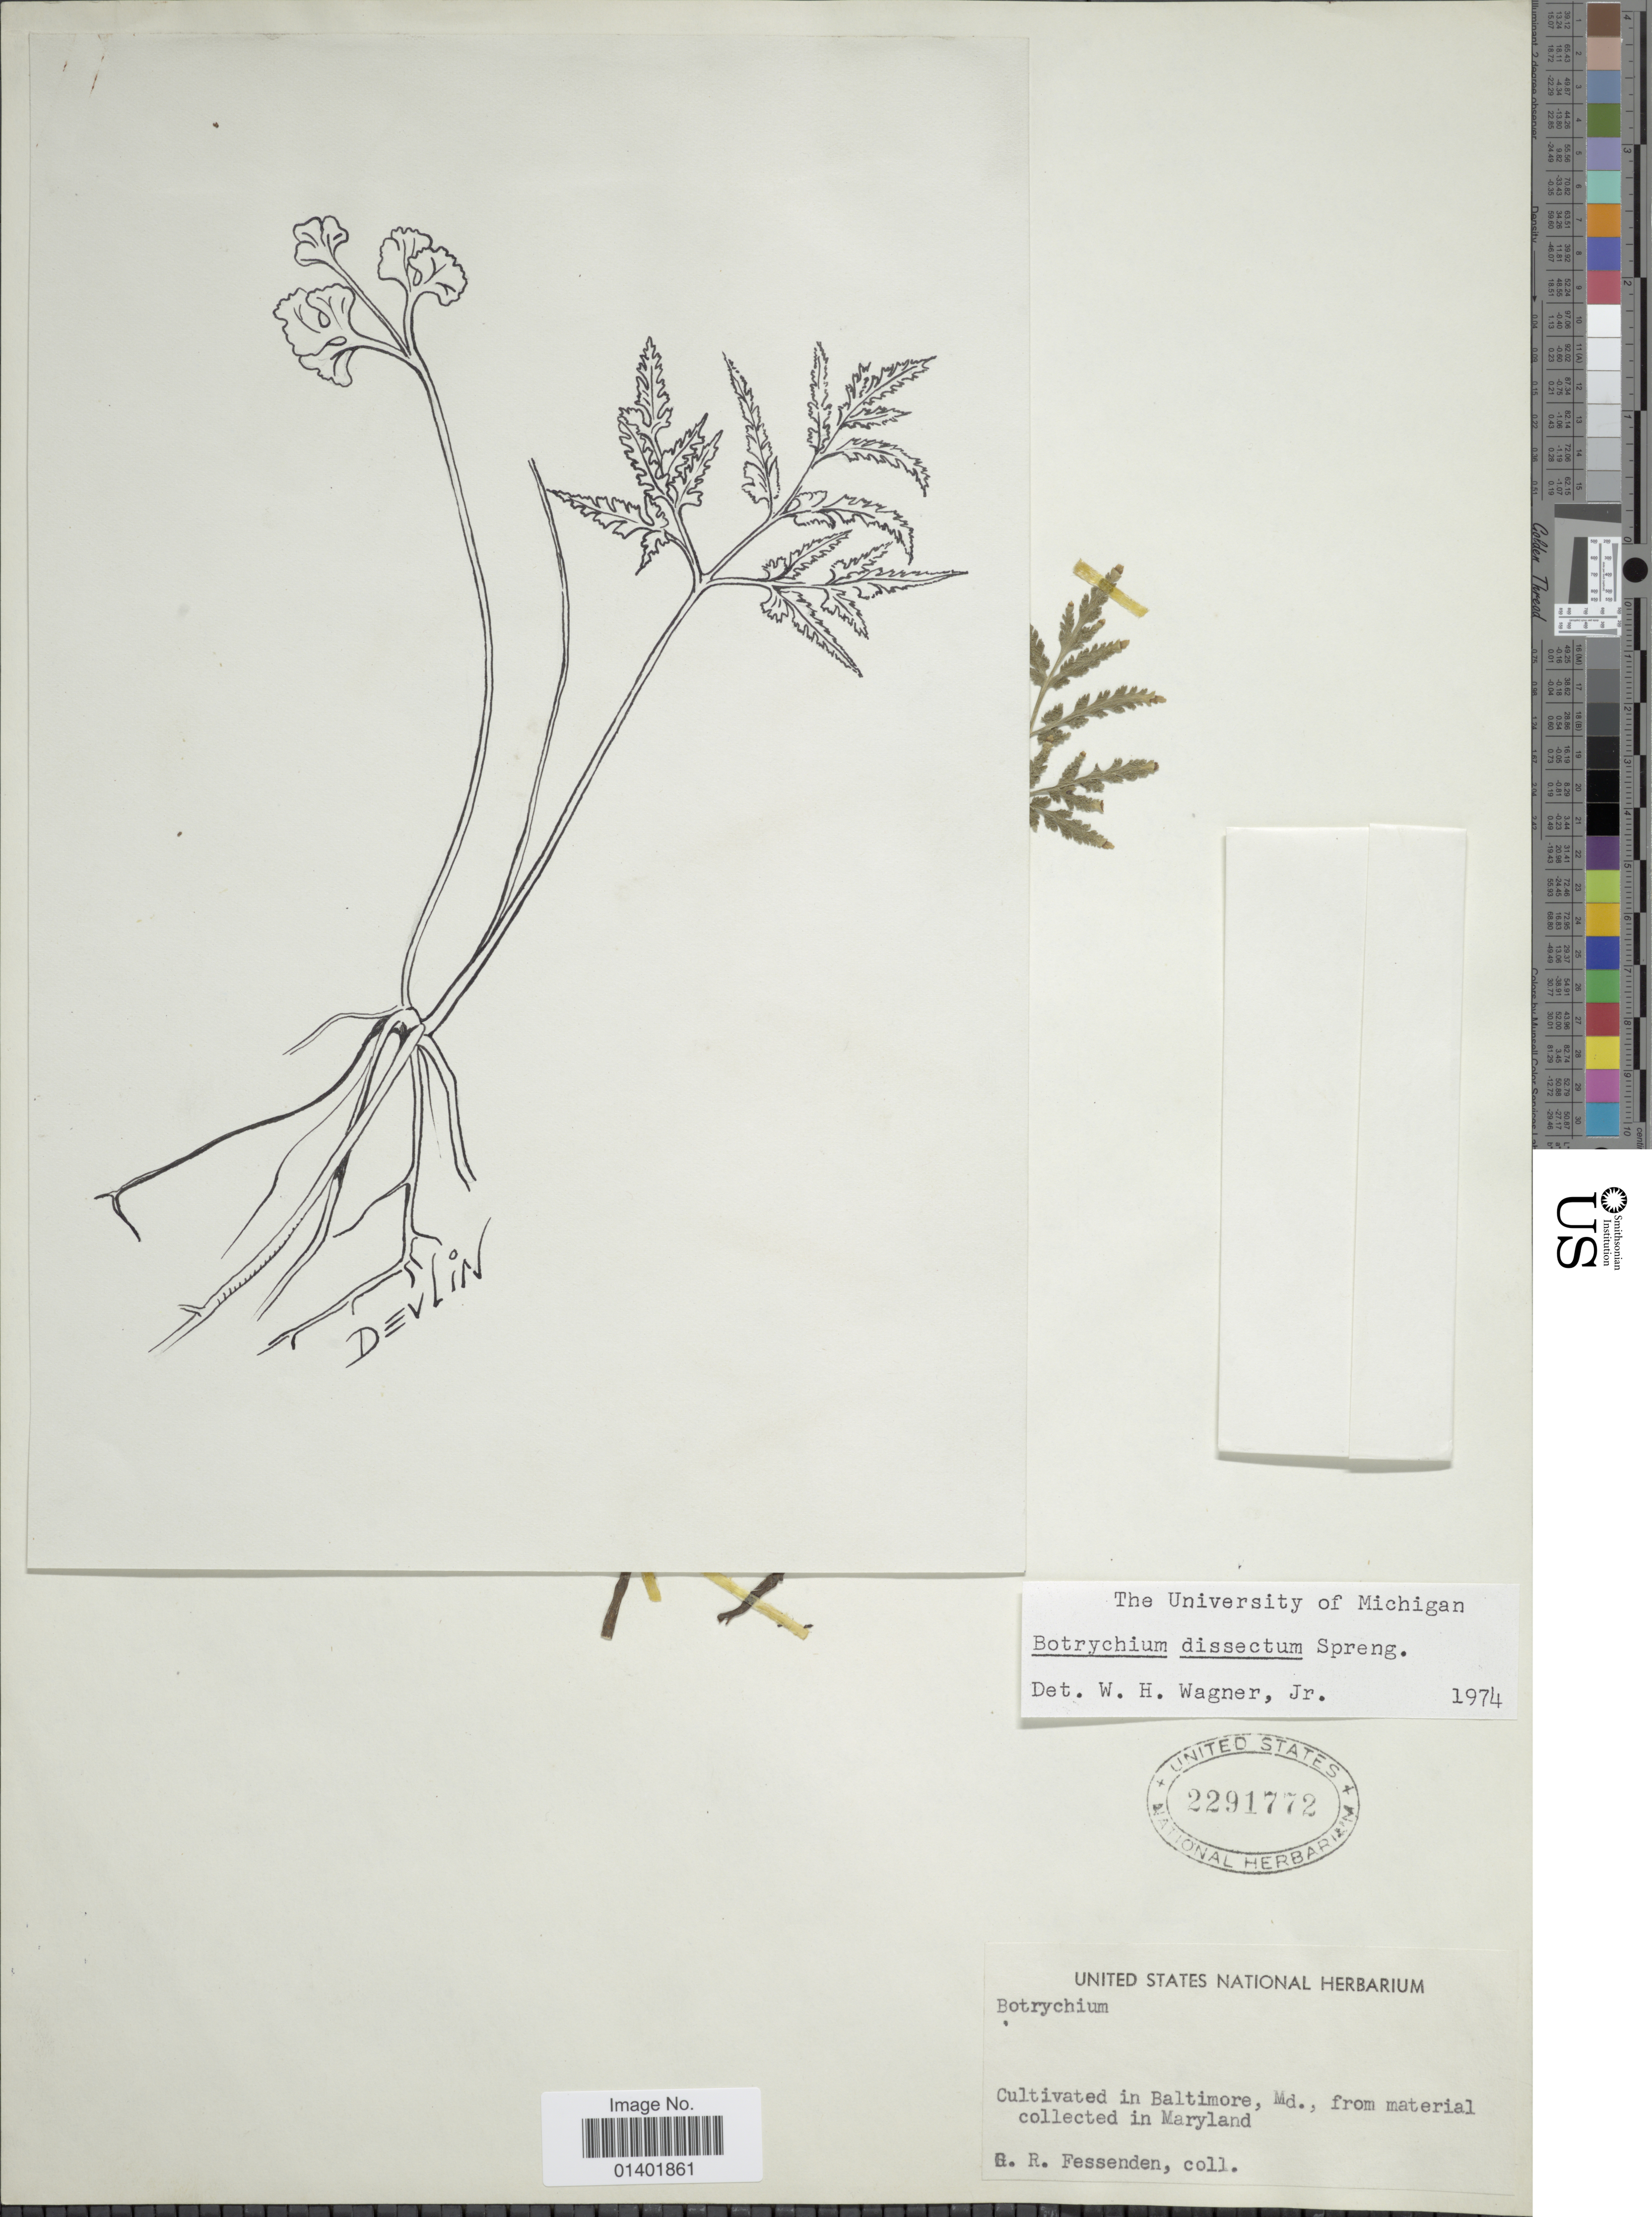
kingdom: Plantae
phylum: Tracheophyta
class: Polypodiopsida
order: Ophioglossales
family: Ophioglossaceae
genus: Botrychium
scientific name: Botrychium dissectum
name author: Spreng.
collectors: G. Fessenden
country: United States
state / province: Maryland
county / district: City of Baltimore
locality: Baltimore.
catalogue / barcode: US 2291772